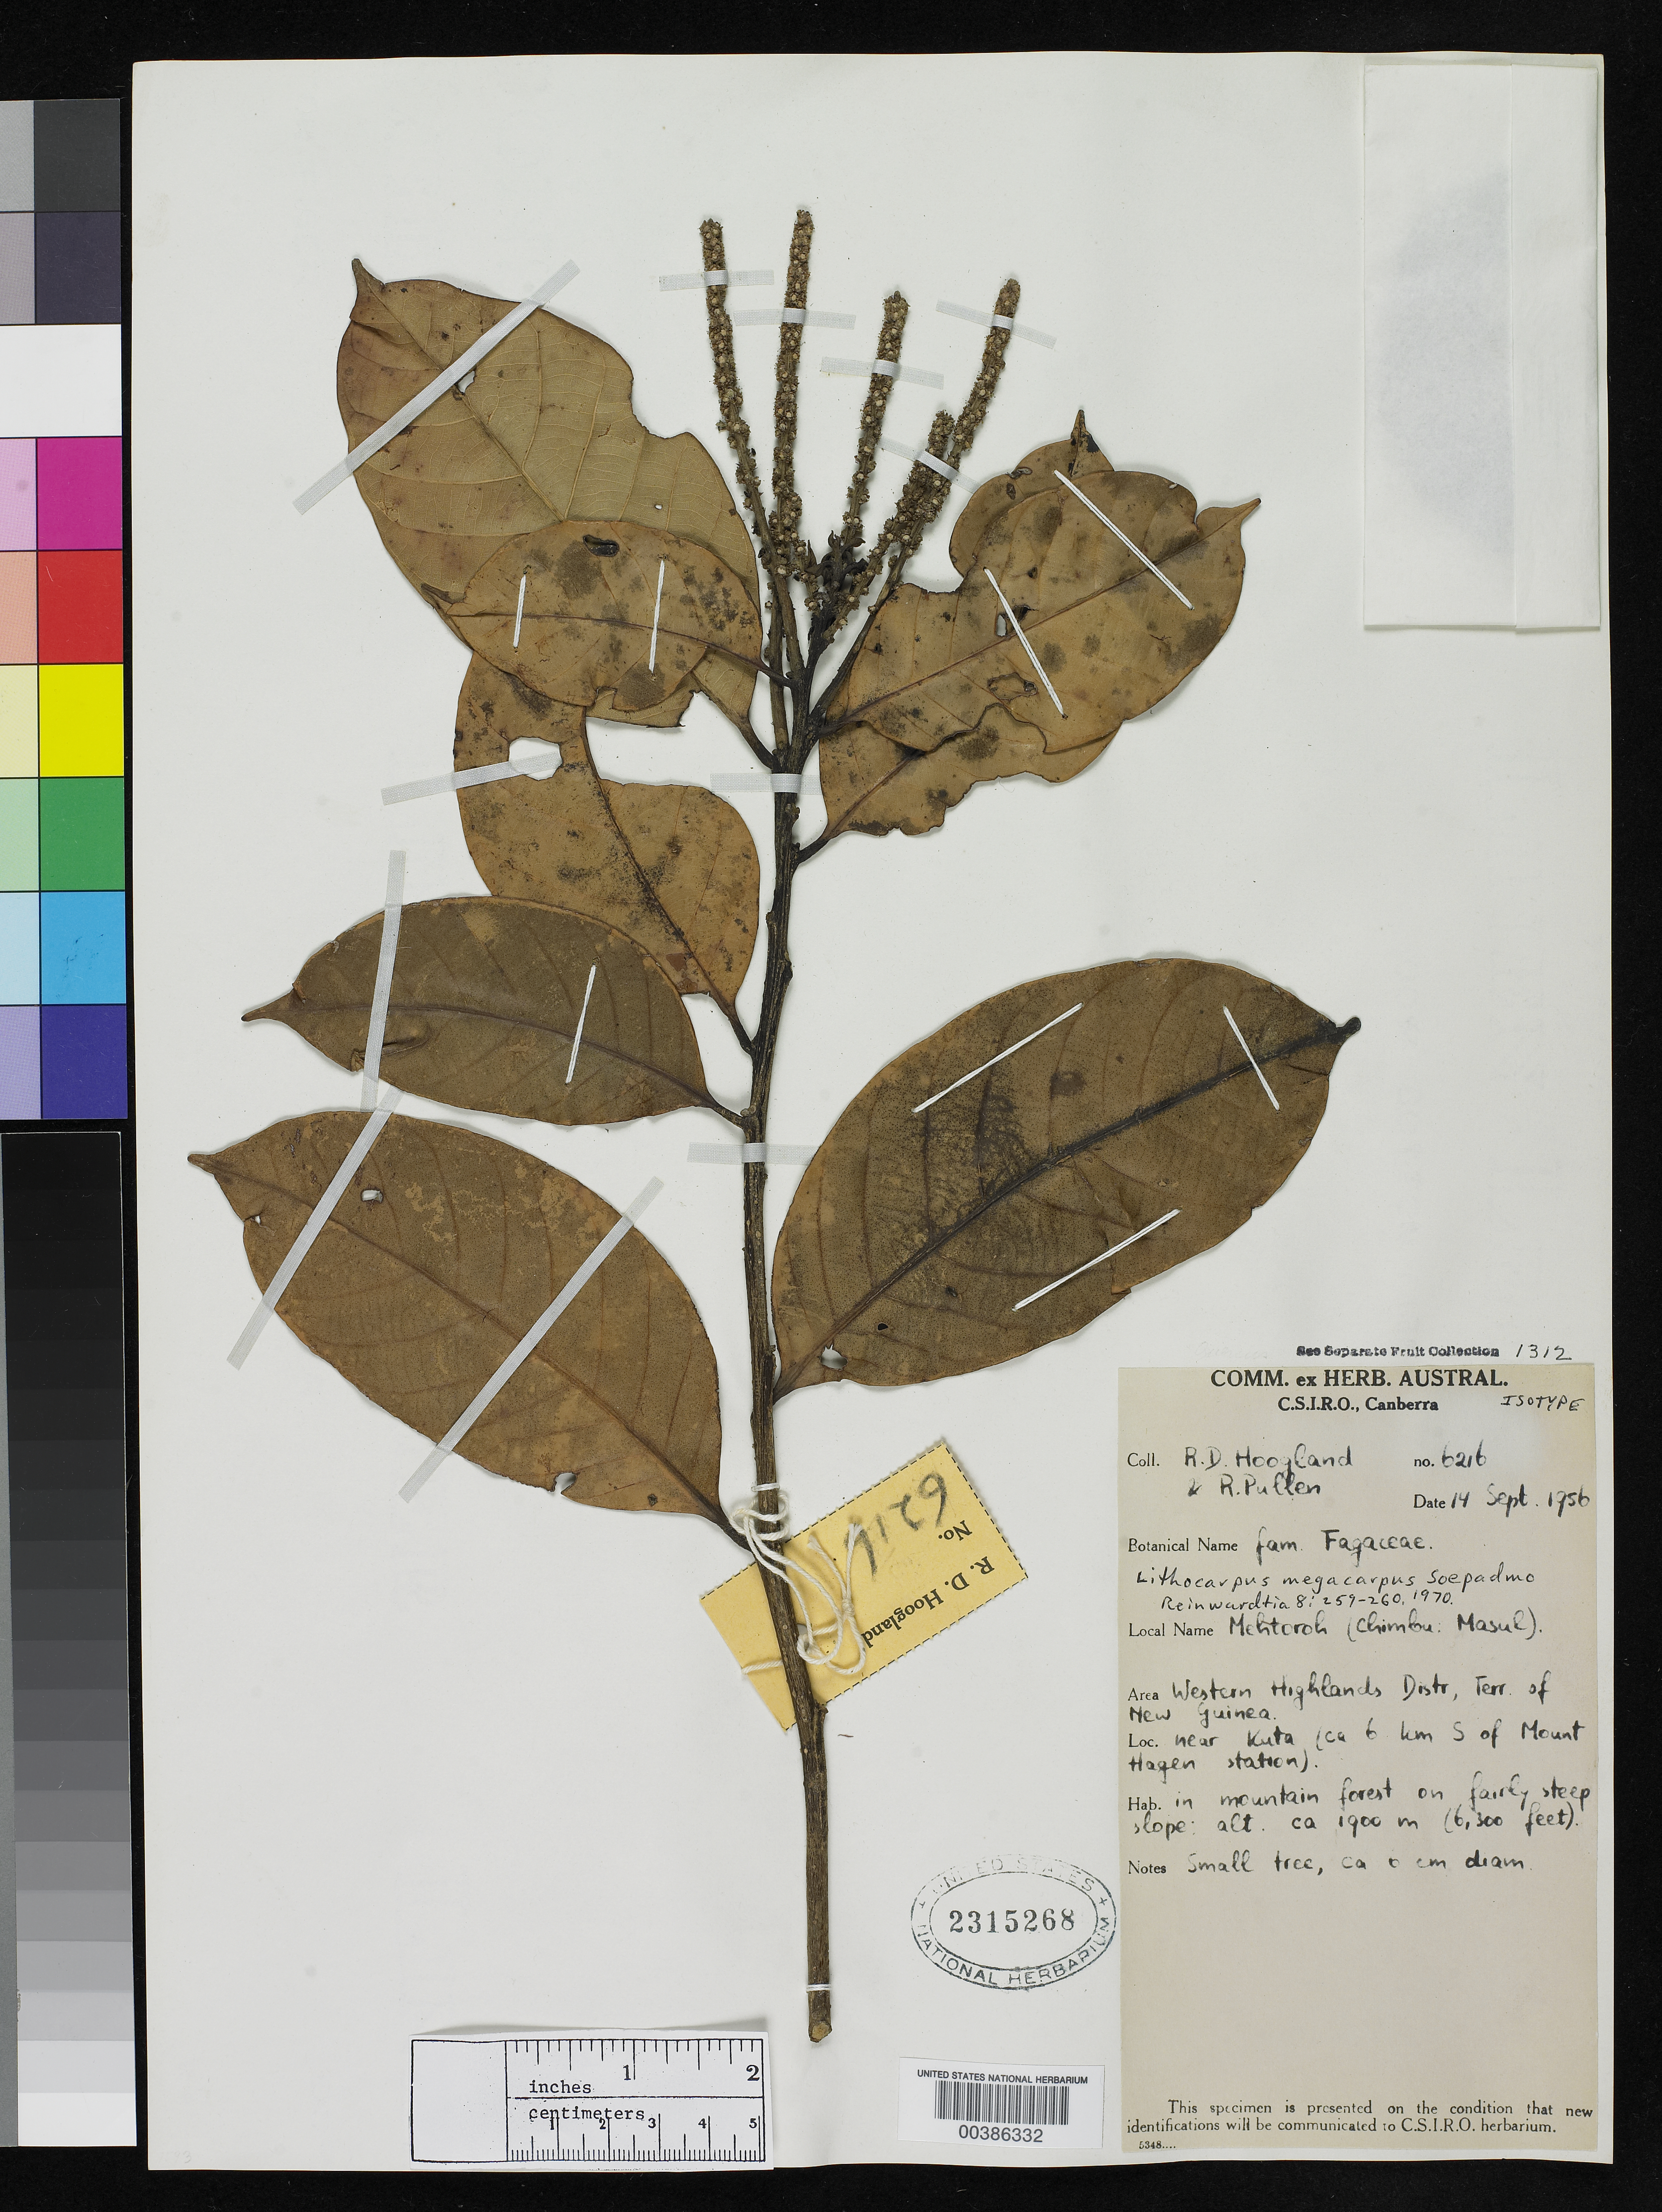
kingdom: Plantae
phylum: Tracheophyta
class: Magnoliopsida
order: Fagales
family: Fagaceae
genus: Lithocarpus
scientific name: Lithocarpus megacarpus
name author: Soepadmo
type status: Isotype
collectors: R. D. Hoogland & R. Pullen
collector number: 6216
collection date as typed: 14 Sep 1956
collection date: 1956-09-14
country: Papua New Guinea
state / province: Western Highlands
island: New Guinea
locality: Near Kuta, ca 6 km S of Mount Hagen Station.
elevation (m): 1900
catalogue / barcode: US 2315268